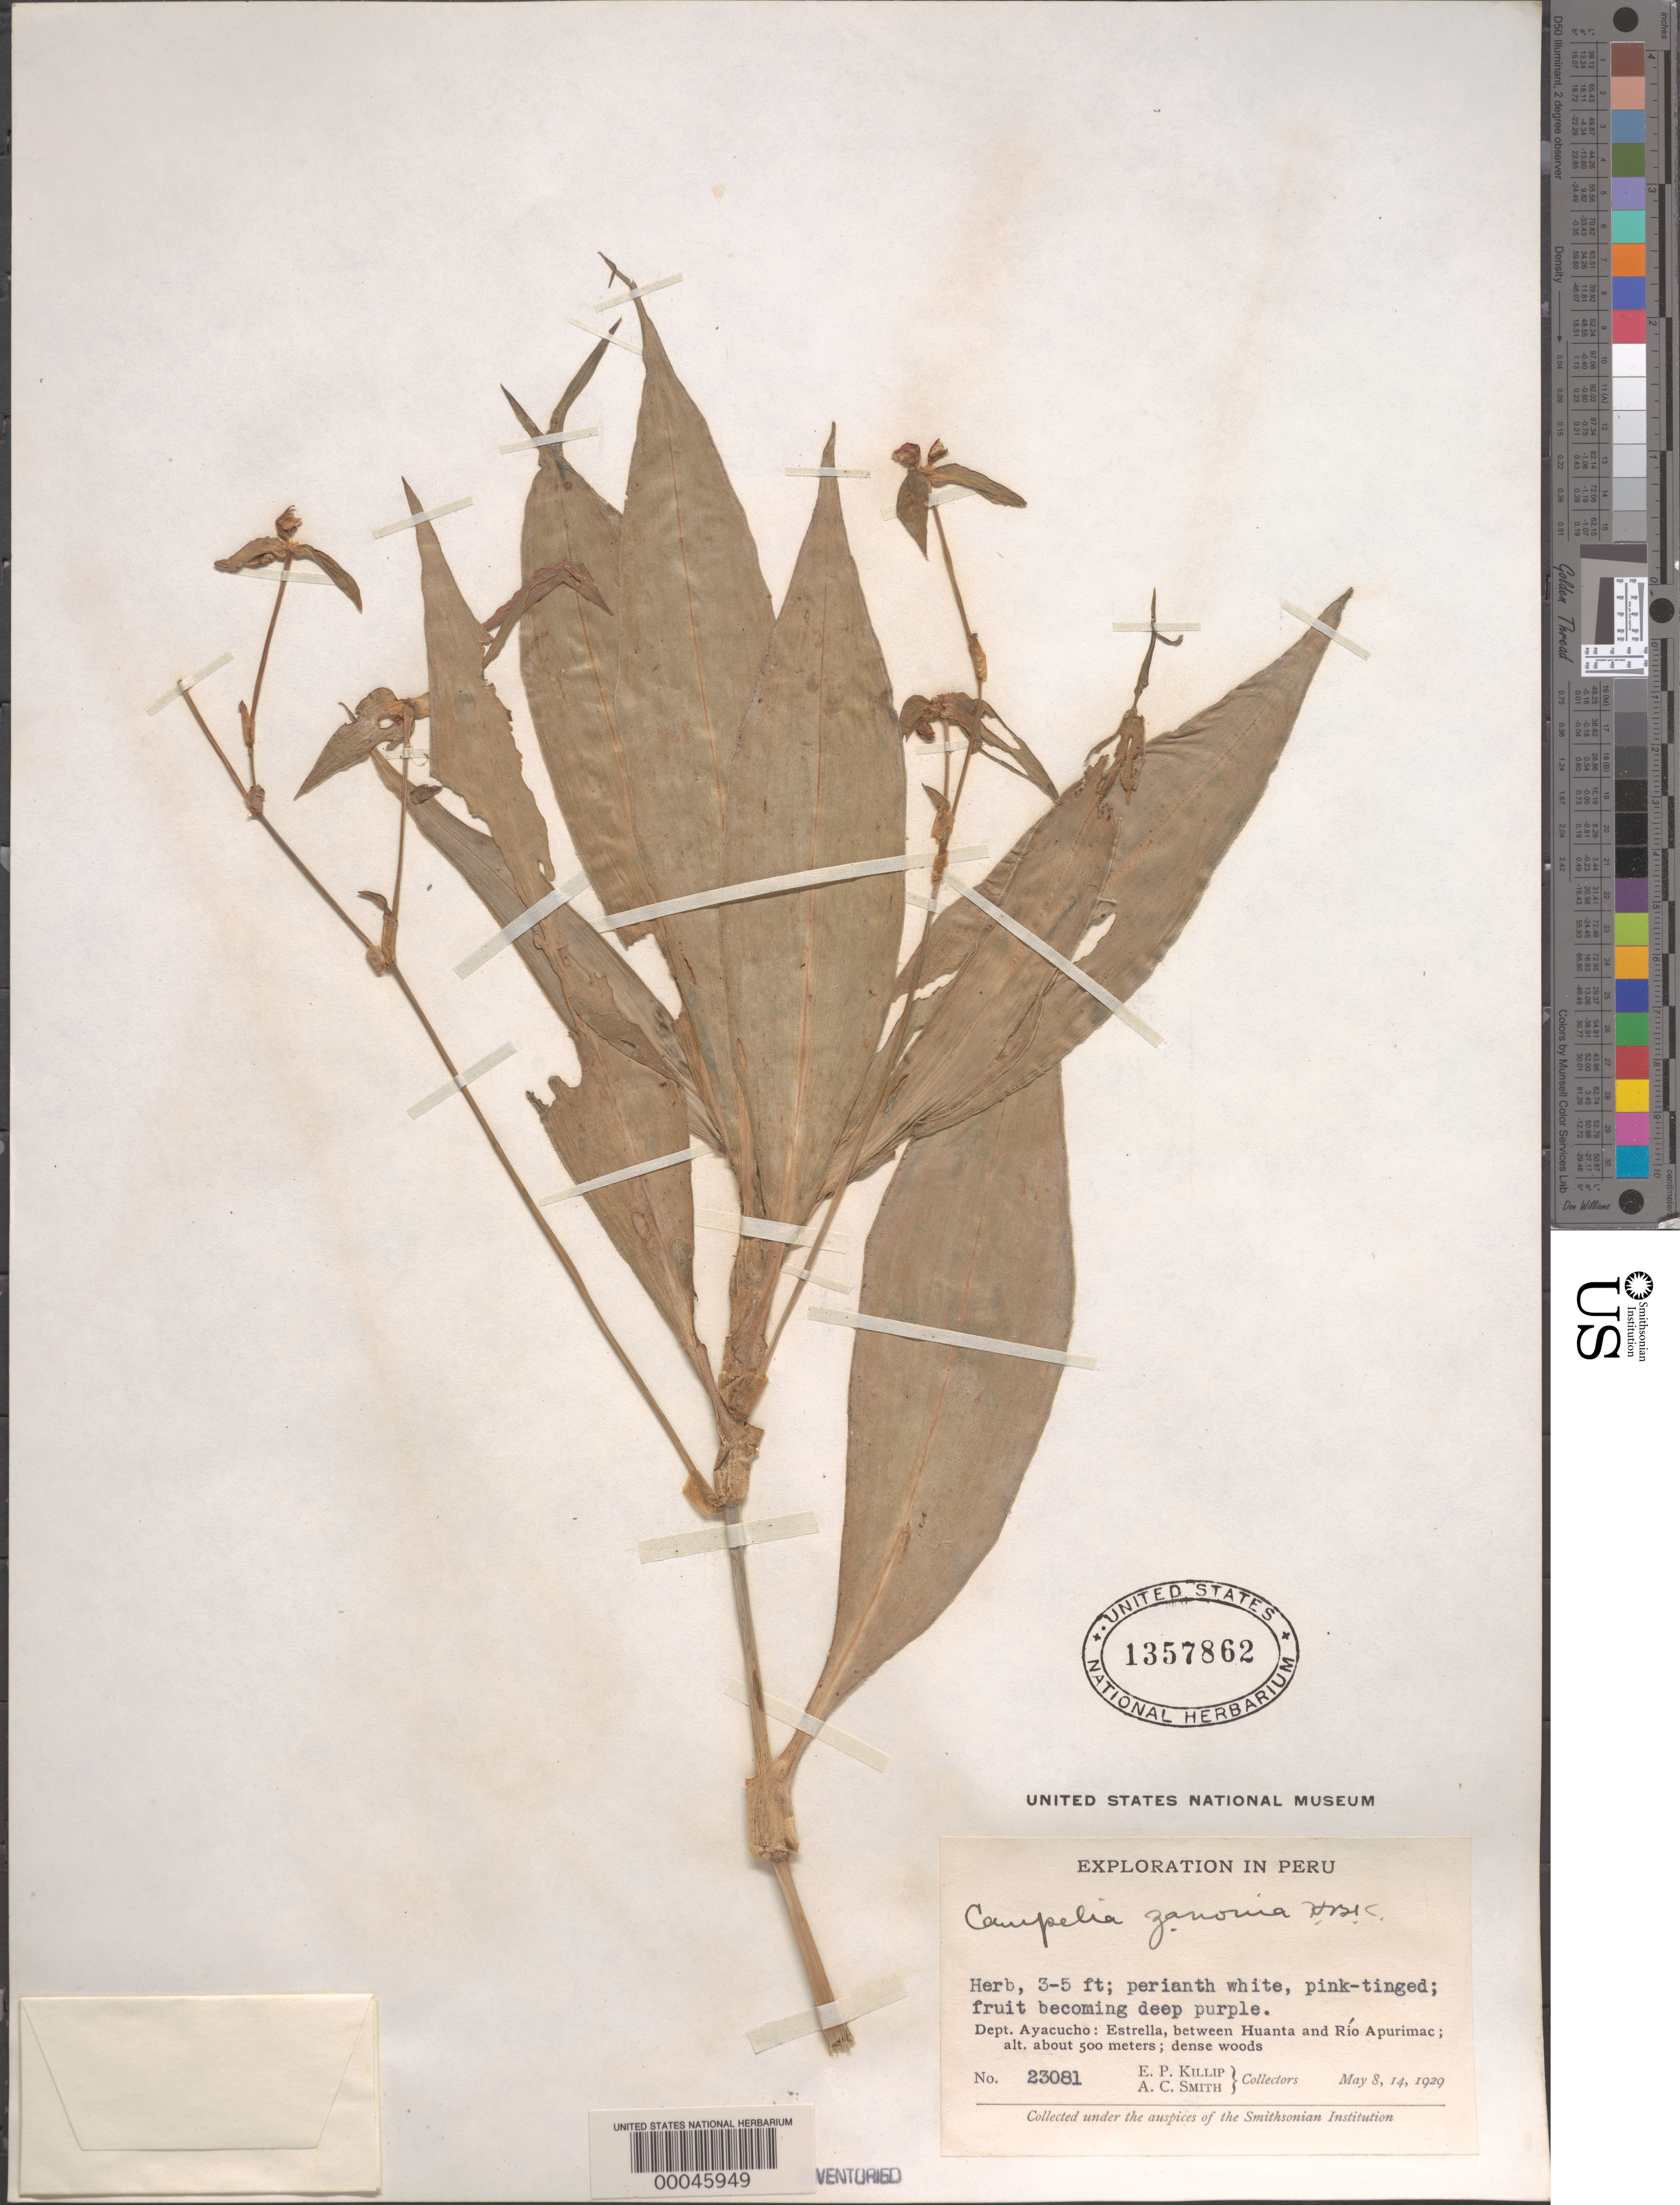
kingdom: Plantae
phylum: Tracheophyta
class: Liliopsida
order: Commelinales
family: Commelinaceae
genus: Tradescantia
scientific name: Tradescantia zanonia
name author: (L.) Sw.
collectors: E. P. Killip & A. C. Smith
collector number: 23081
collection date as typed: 08 May 1929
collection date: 1929-05-08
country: Peru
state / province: Ayacucho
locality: Estrella, between Huanta and Río Apurímac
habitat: Dense forest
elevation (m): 500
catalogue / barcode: US 1357862